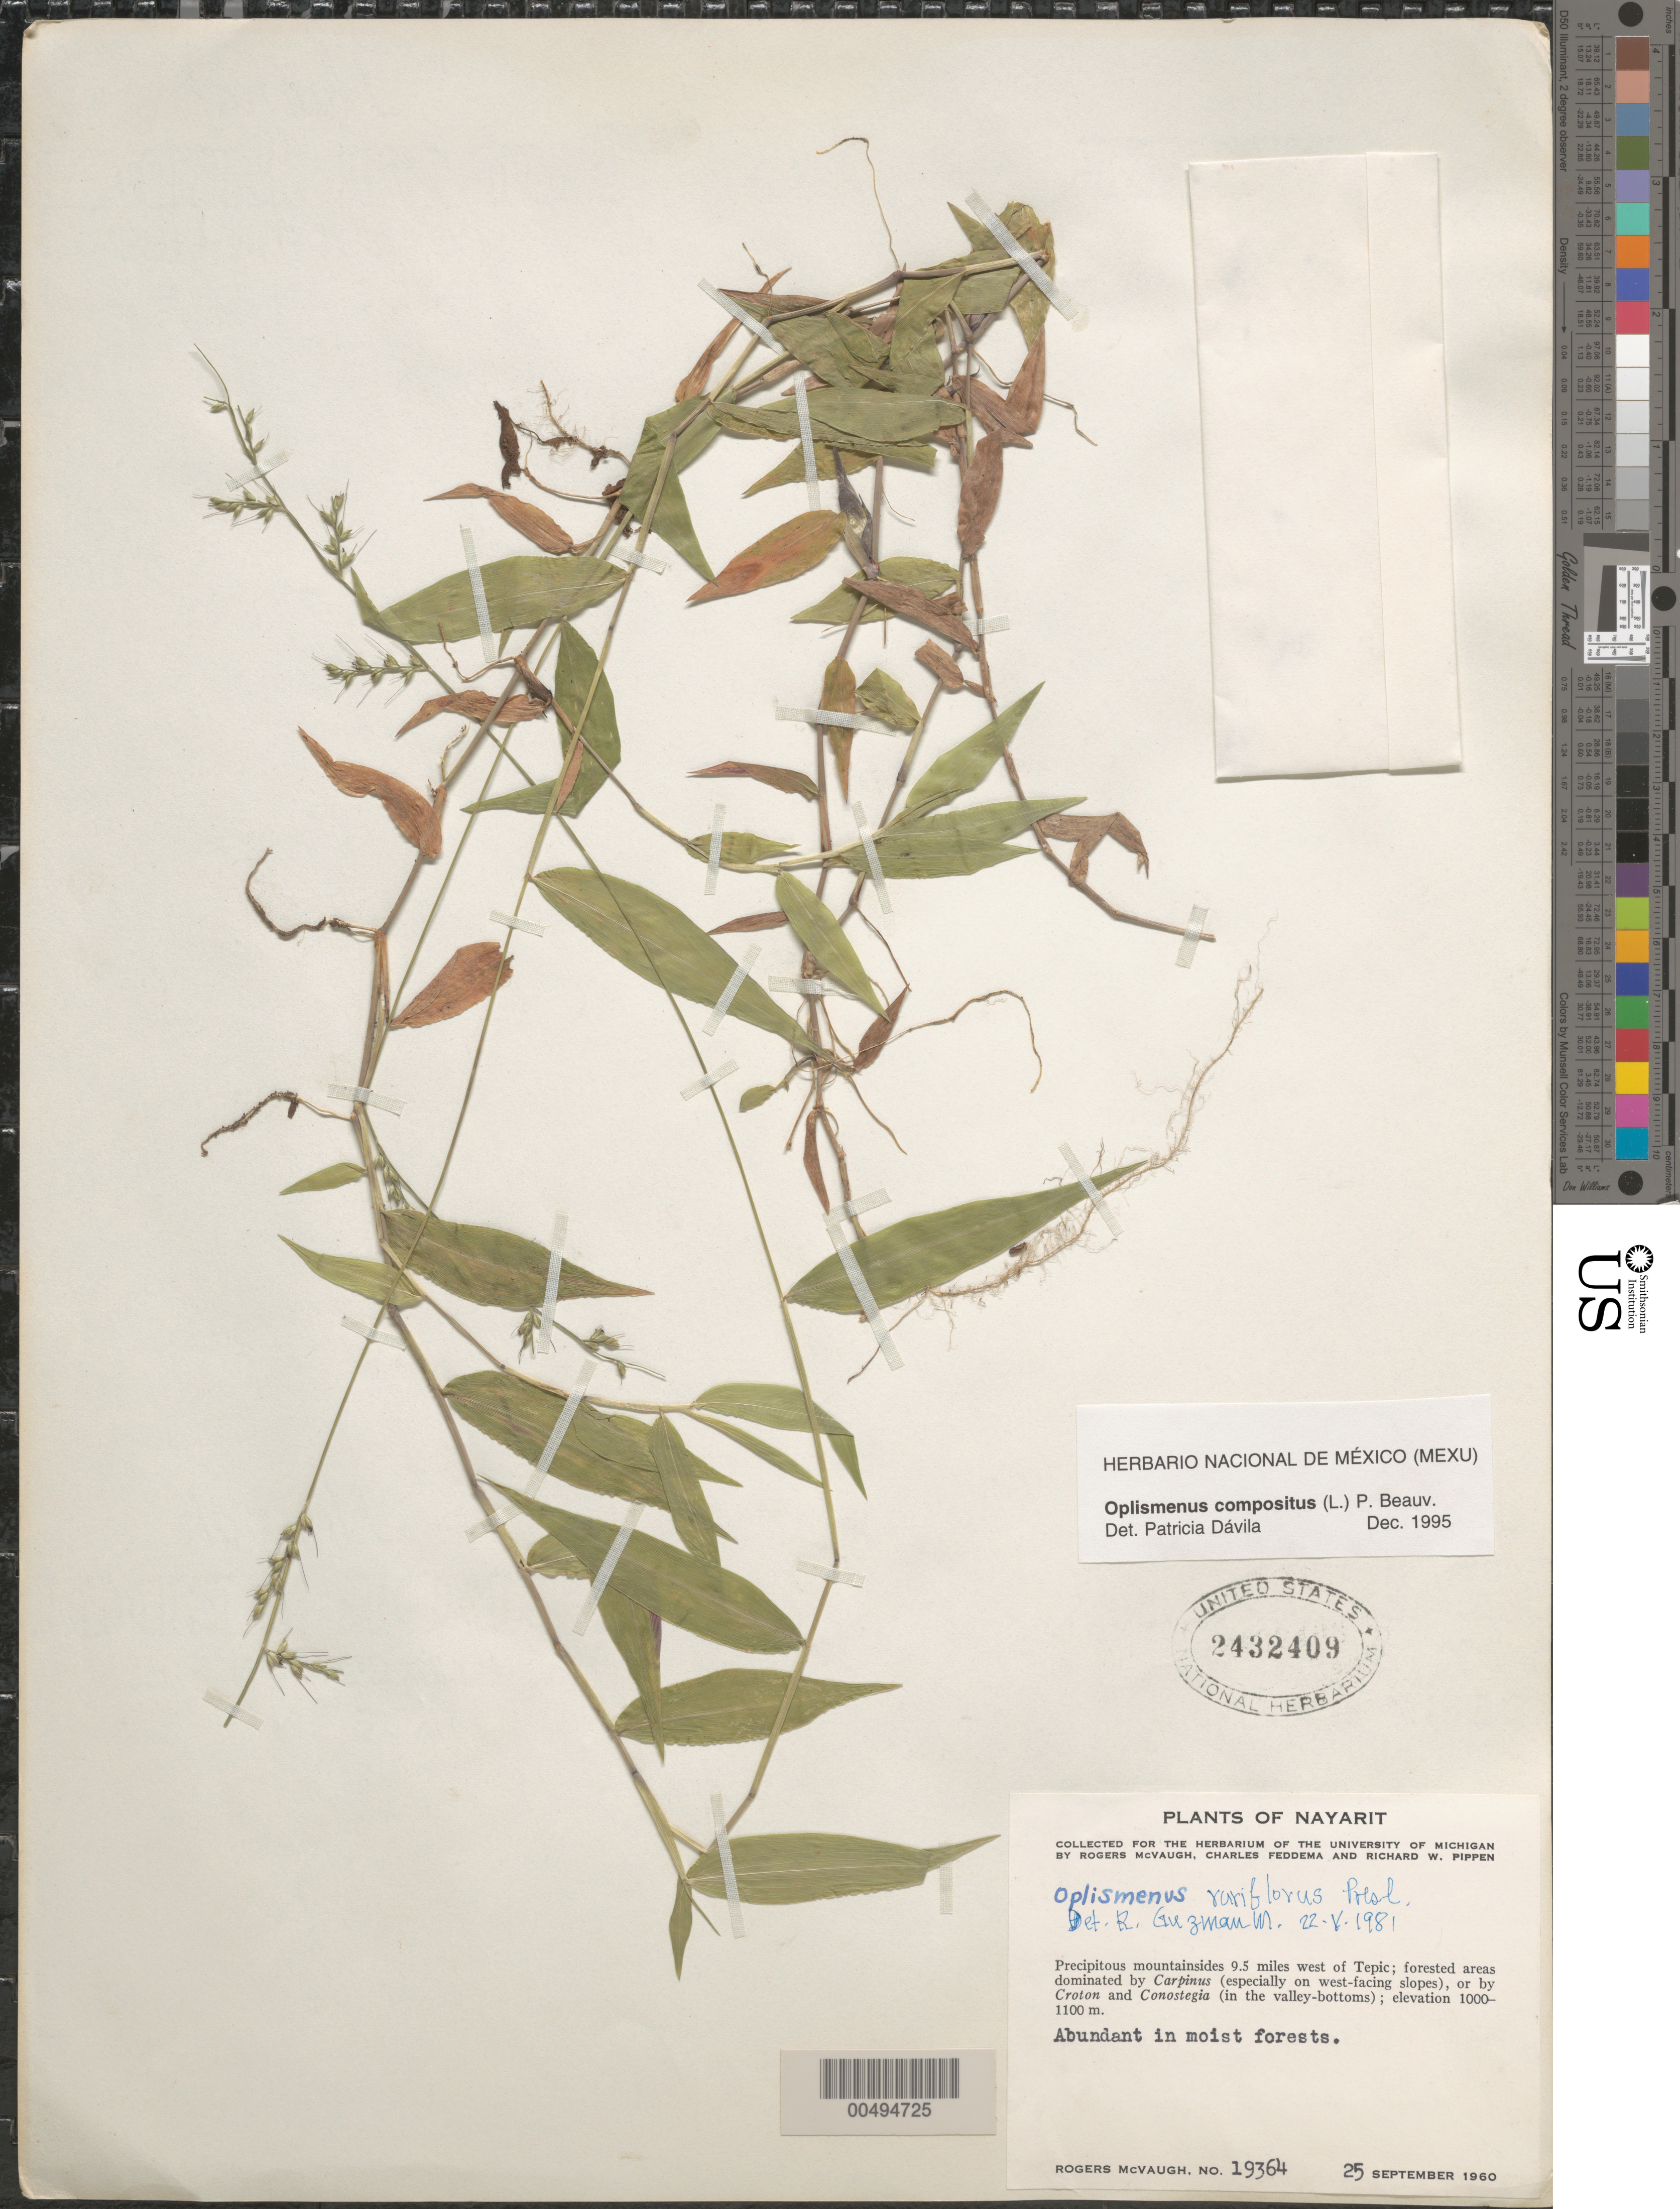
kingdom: Plantae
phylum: Tracheophyta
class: Liliopsida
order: Poales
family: Poaceae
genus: Oplismenus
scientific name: Oplismenus compositus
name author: (L.) P. Beauv.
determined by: Dávila, P. D.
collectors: R. McVaugh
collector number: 19364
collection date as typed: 25 Sep 1960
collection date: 1960-09-25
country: Mexico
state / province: Nayarit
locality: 9.5 mi W of Tepic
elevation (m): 1000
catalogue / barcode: US 2432409